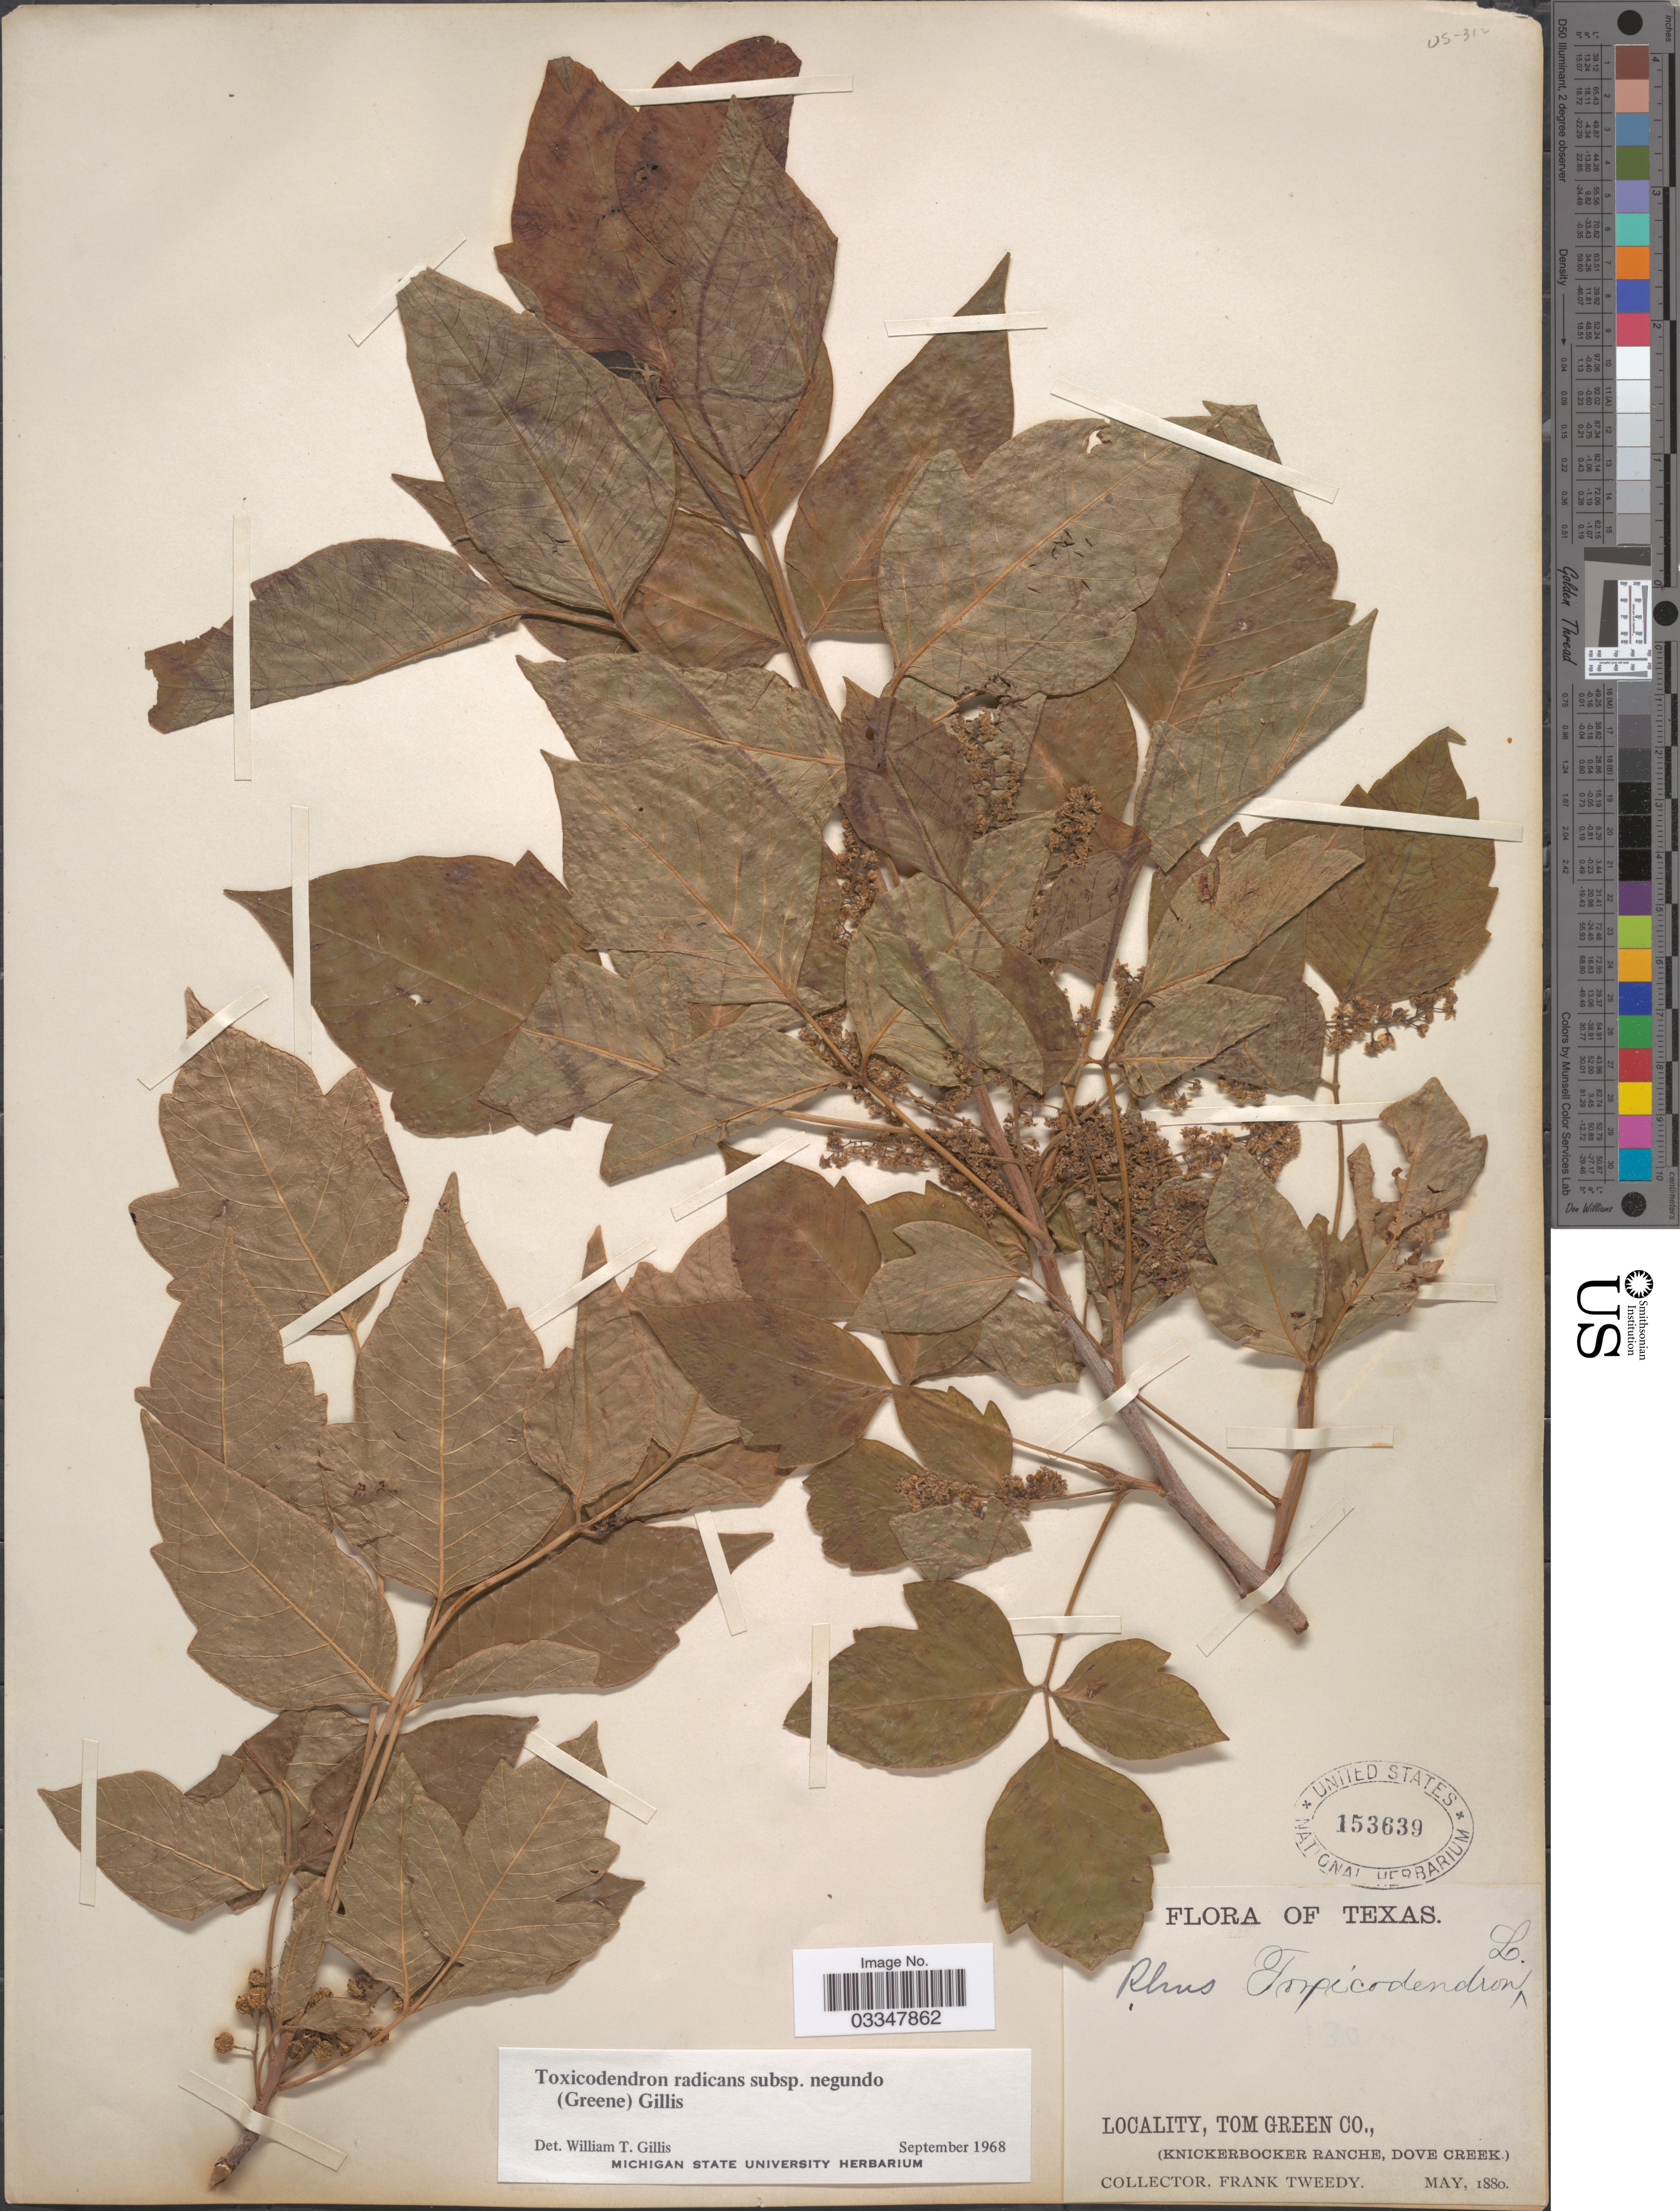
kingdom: Plantae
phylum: Tracheophyta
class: Magnoliopsida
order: Sapindales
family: Anacardiaceae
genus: Toxicodendron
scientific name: Toxicodendron radicans subsp. negundo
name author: (Greene) Gillis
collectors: F. Tweedy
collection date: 1880-05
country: United States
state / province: Texas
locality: Tom Green Co., (Knickerbocker Ranche, Dove Creek).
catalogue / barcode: US 153639